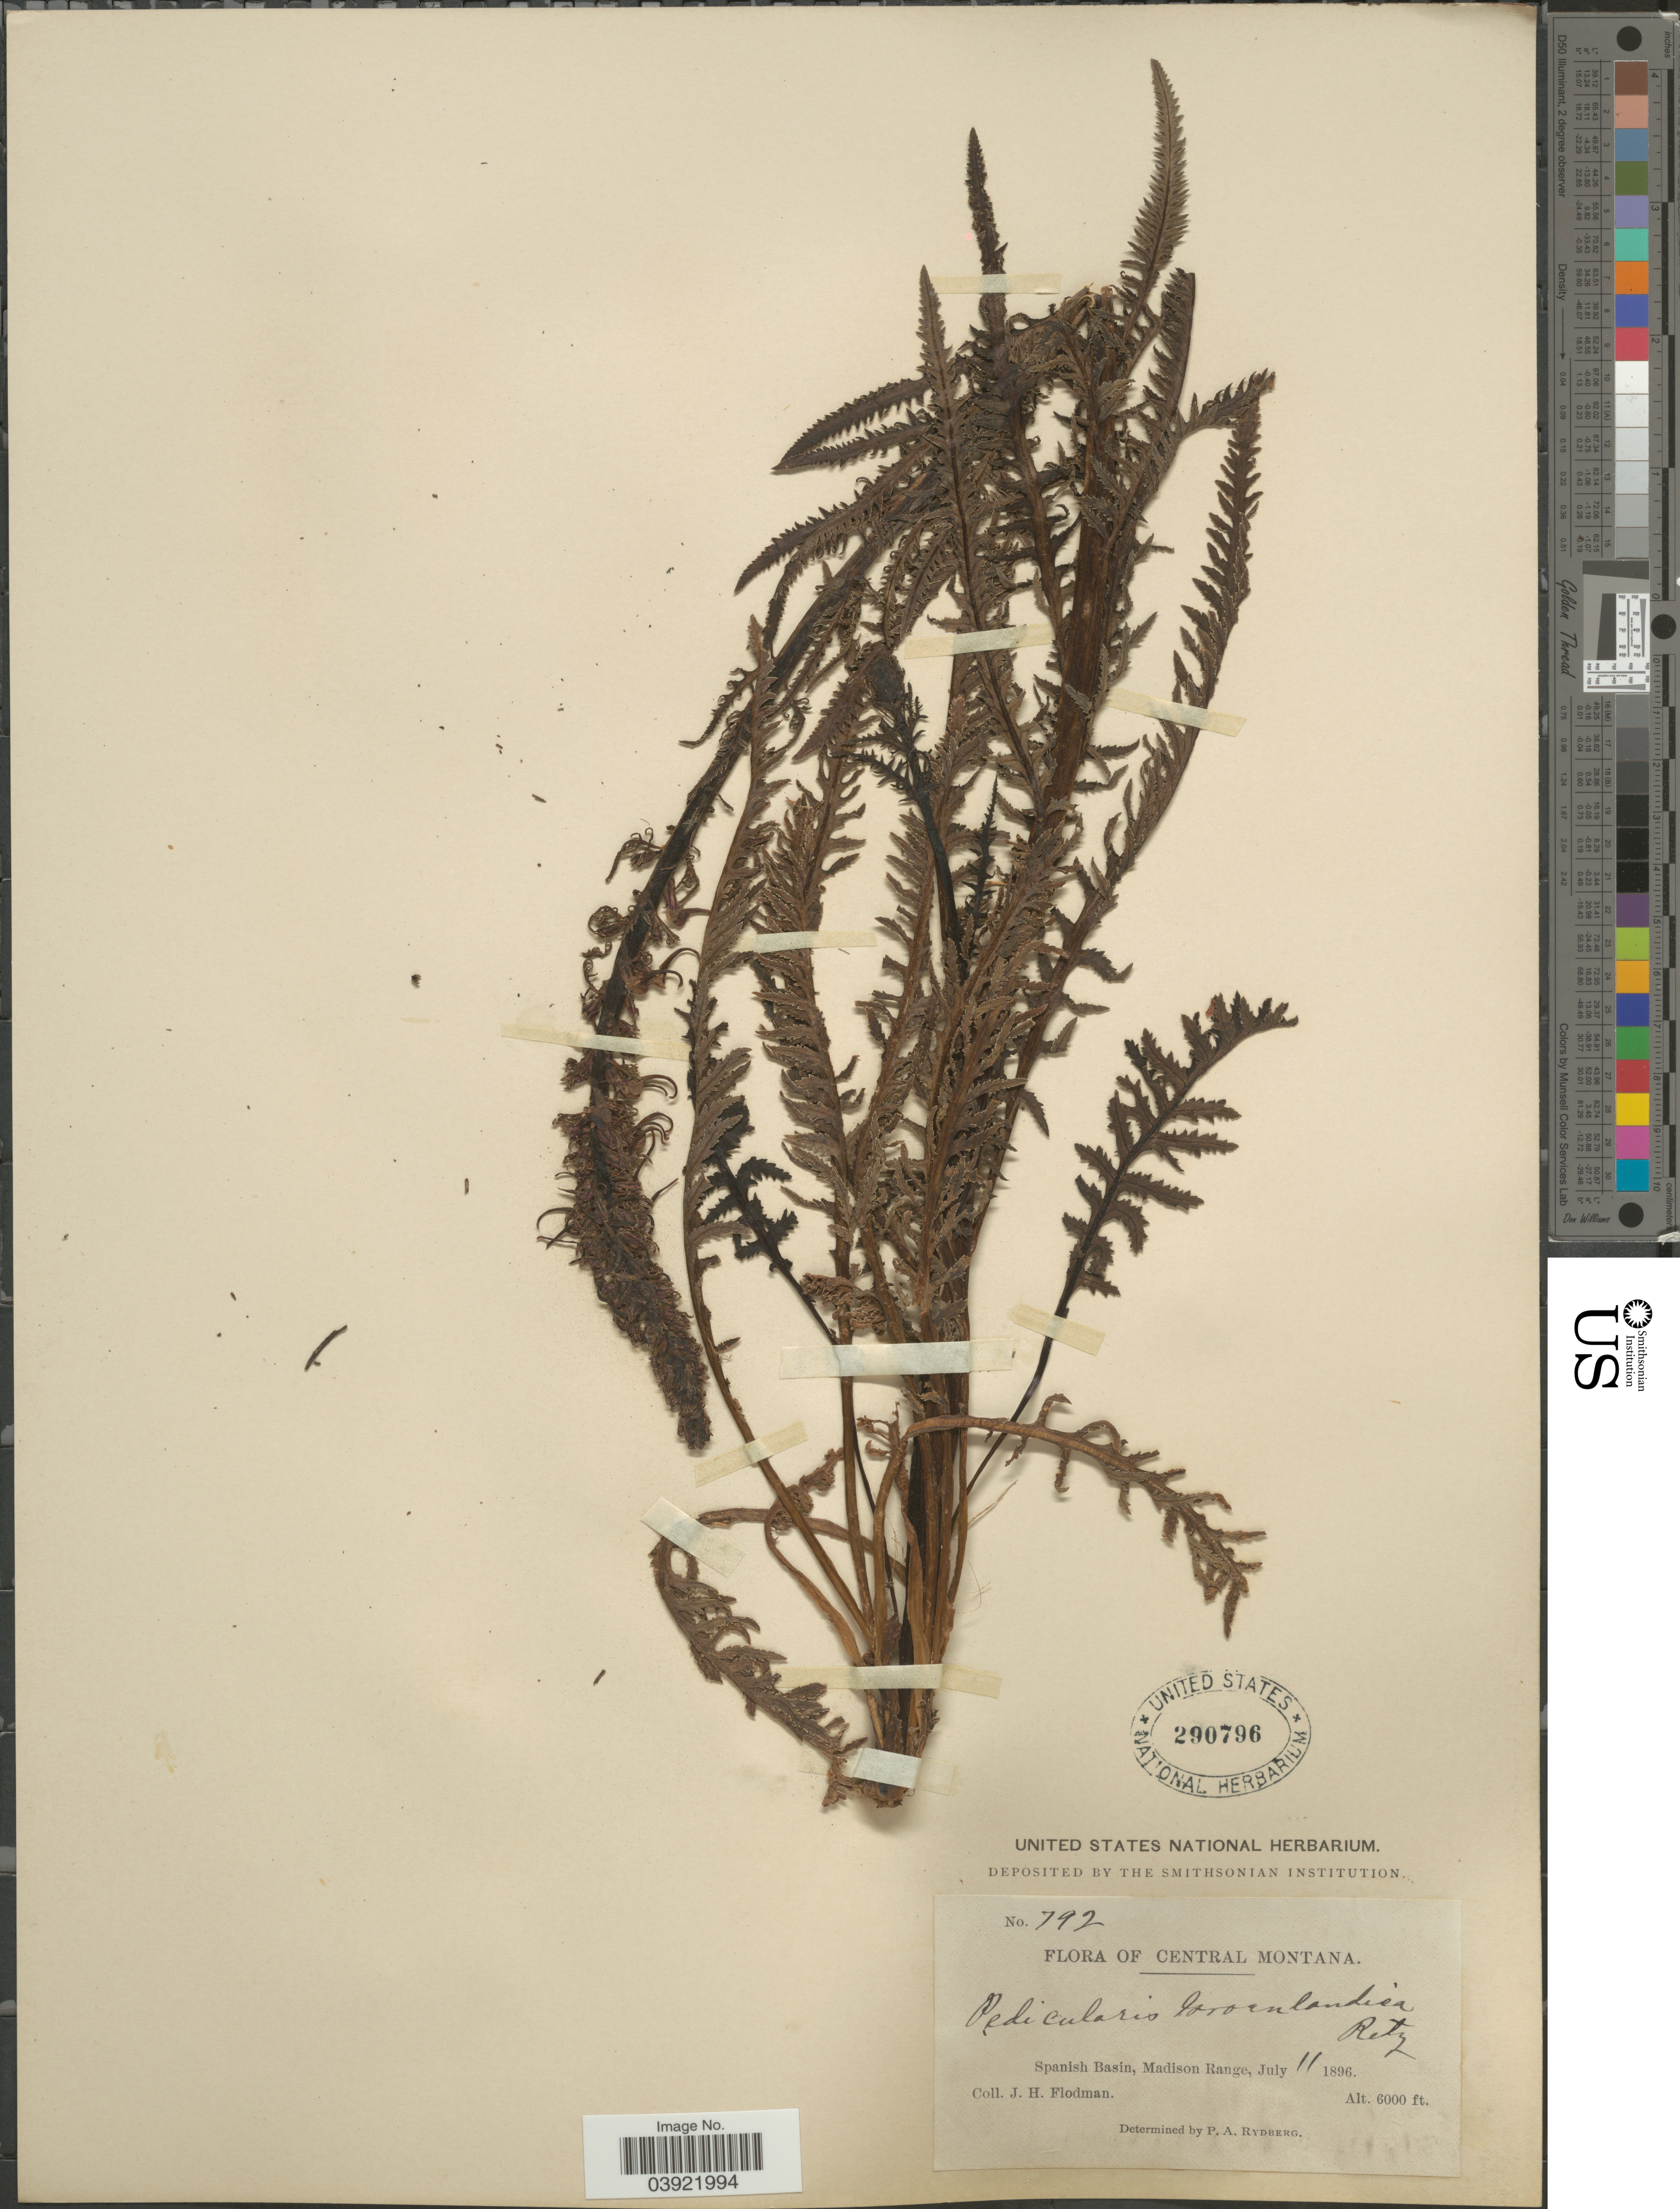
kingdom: Plantae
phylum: Tracheophyta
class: Magnoliopsida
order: Lamiales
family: Orobanchaceae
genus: Pedicularis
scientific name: Pedicularis groenlandica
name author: Retz.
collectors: J. Flodman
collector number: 792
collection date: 1896-07-11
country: United States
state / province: Montana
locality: Central Montana. Spanish Basin, Madison Range.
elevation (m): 1829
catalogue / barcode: US 290796